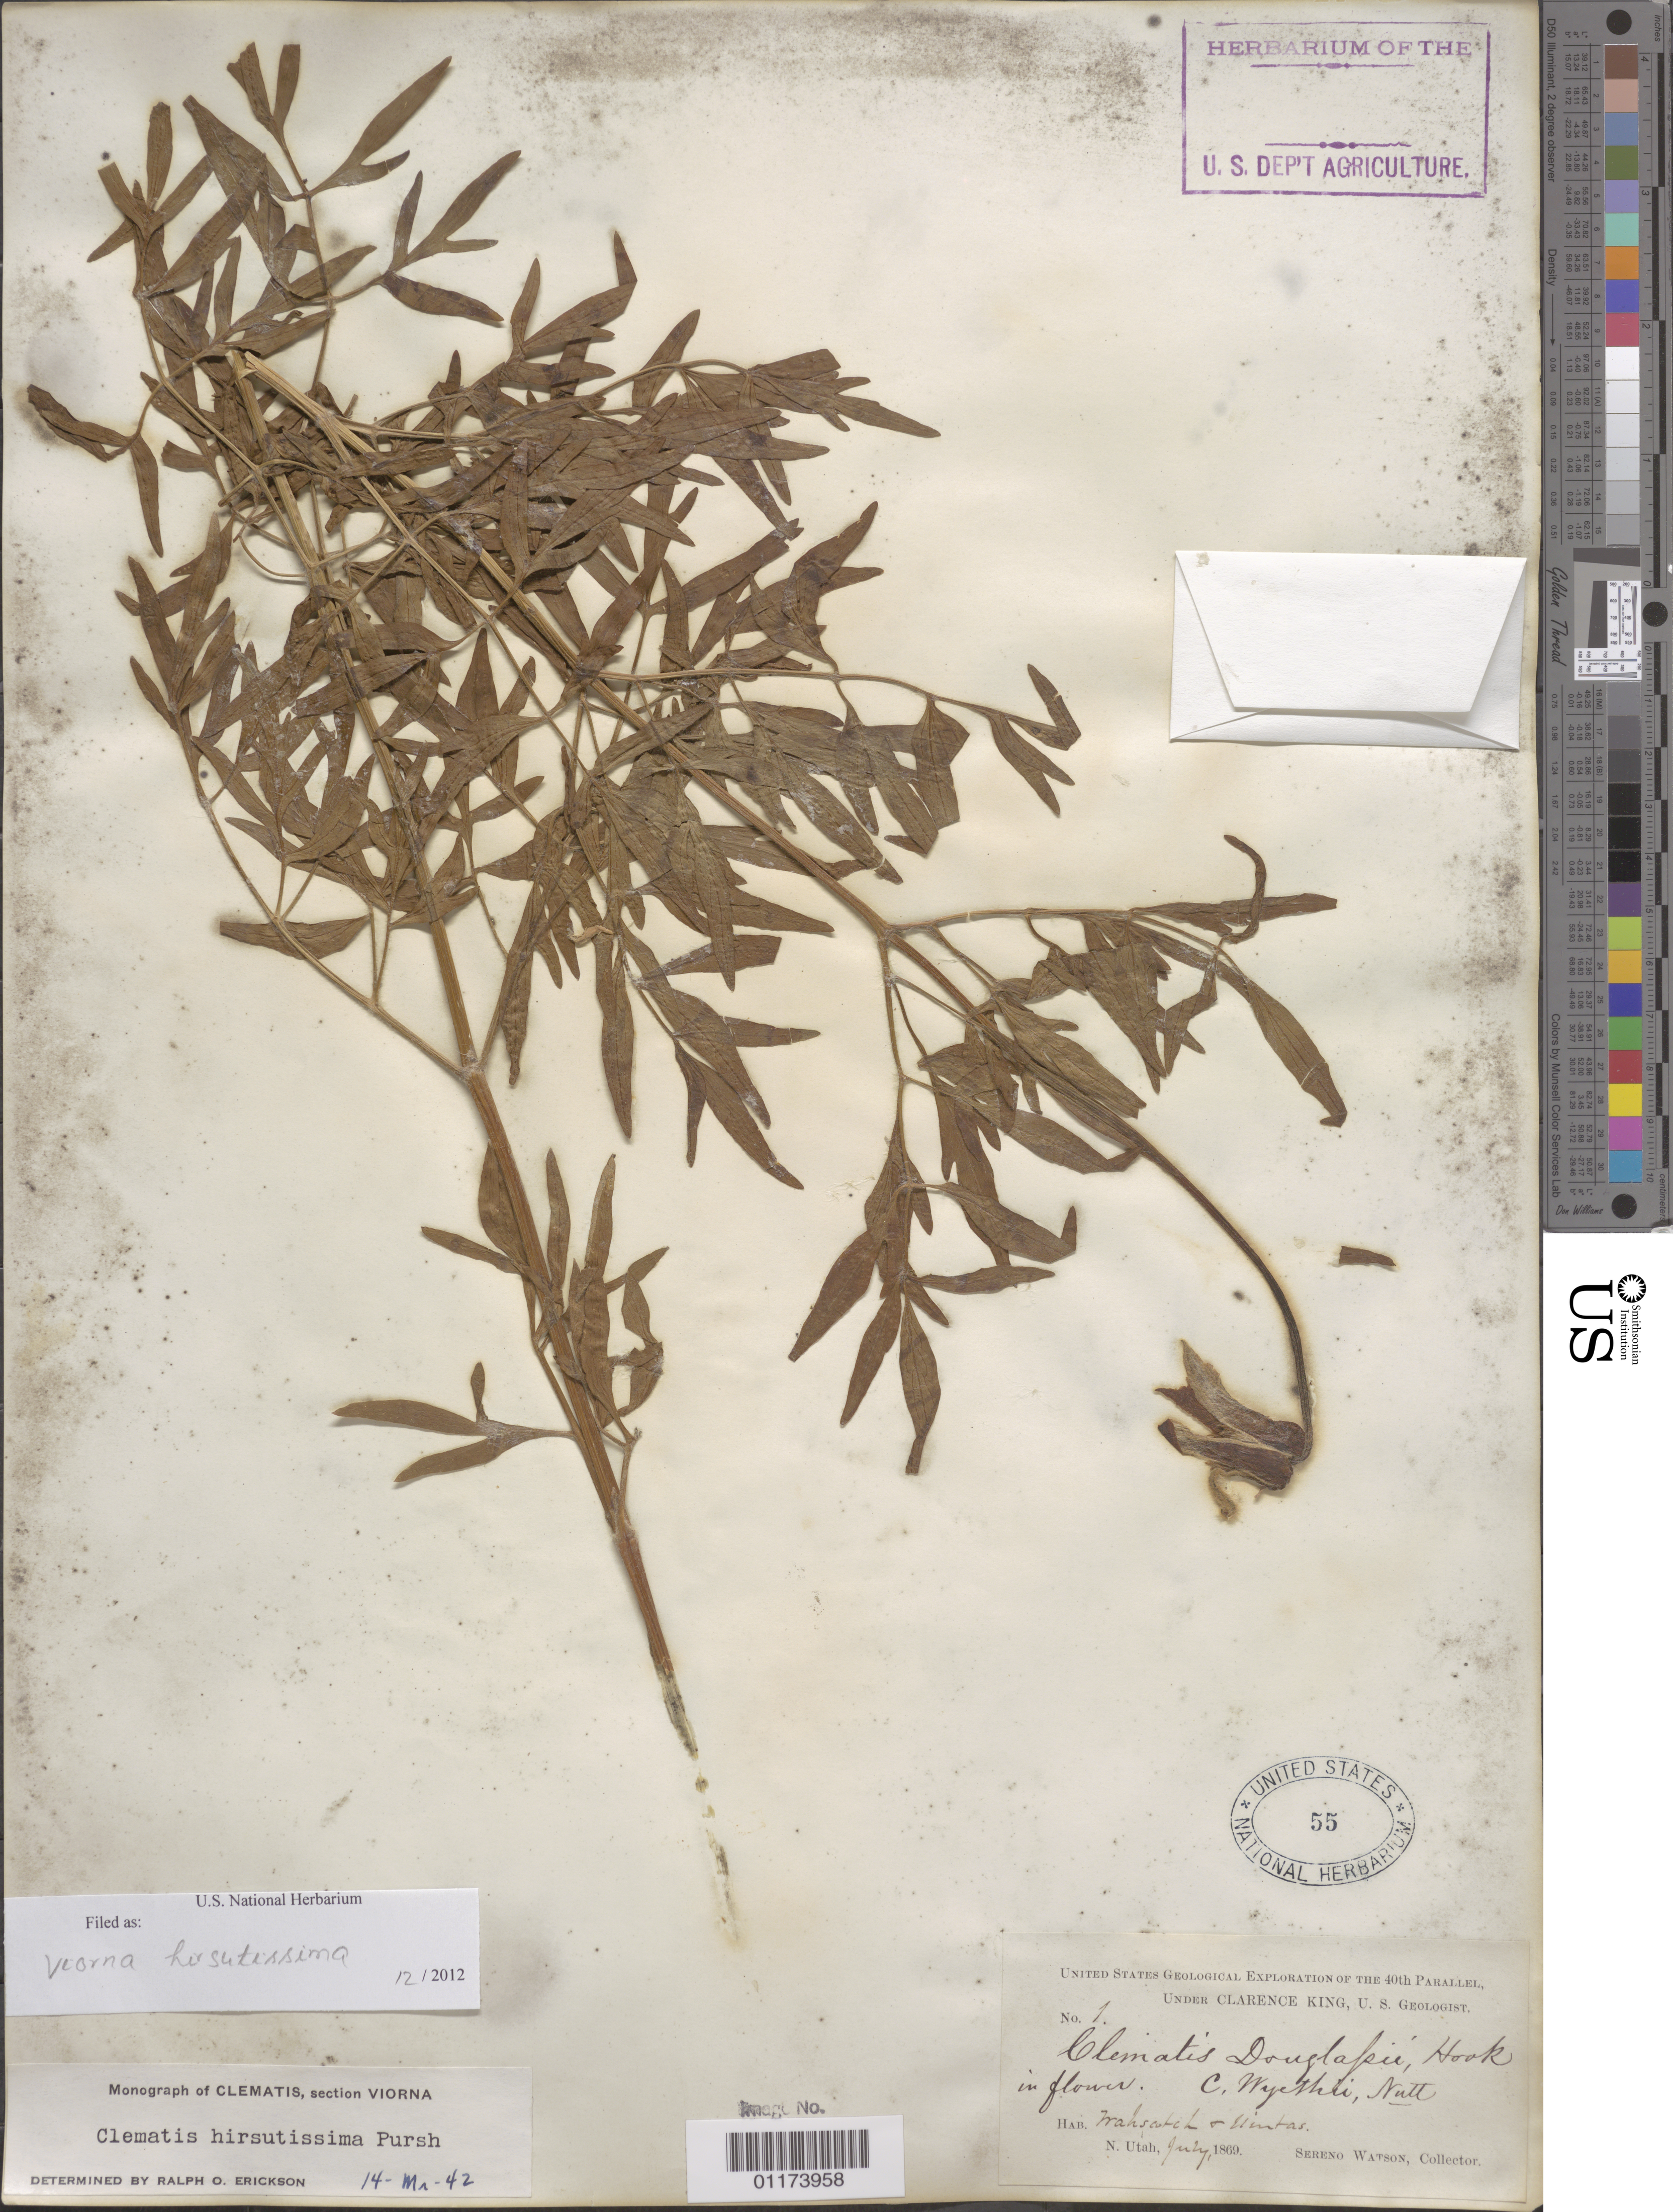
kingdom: Plantae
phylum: Tracheophyta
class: Magnoliopsida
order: Ranunculales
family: Ranunculaceae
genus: Clematis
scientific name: Clematis hirsutissima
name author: Prush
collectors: S. Watson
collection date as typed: Jul 1869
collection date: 1869-07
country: United States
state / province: Utah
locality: Wasatch & Uintas.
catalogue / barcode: US 55